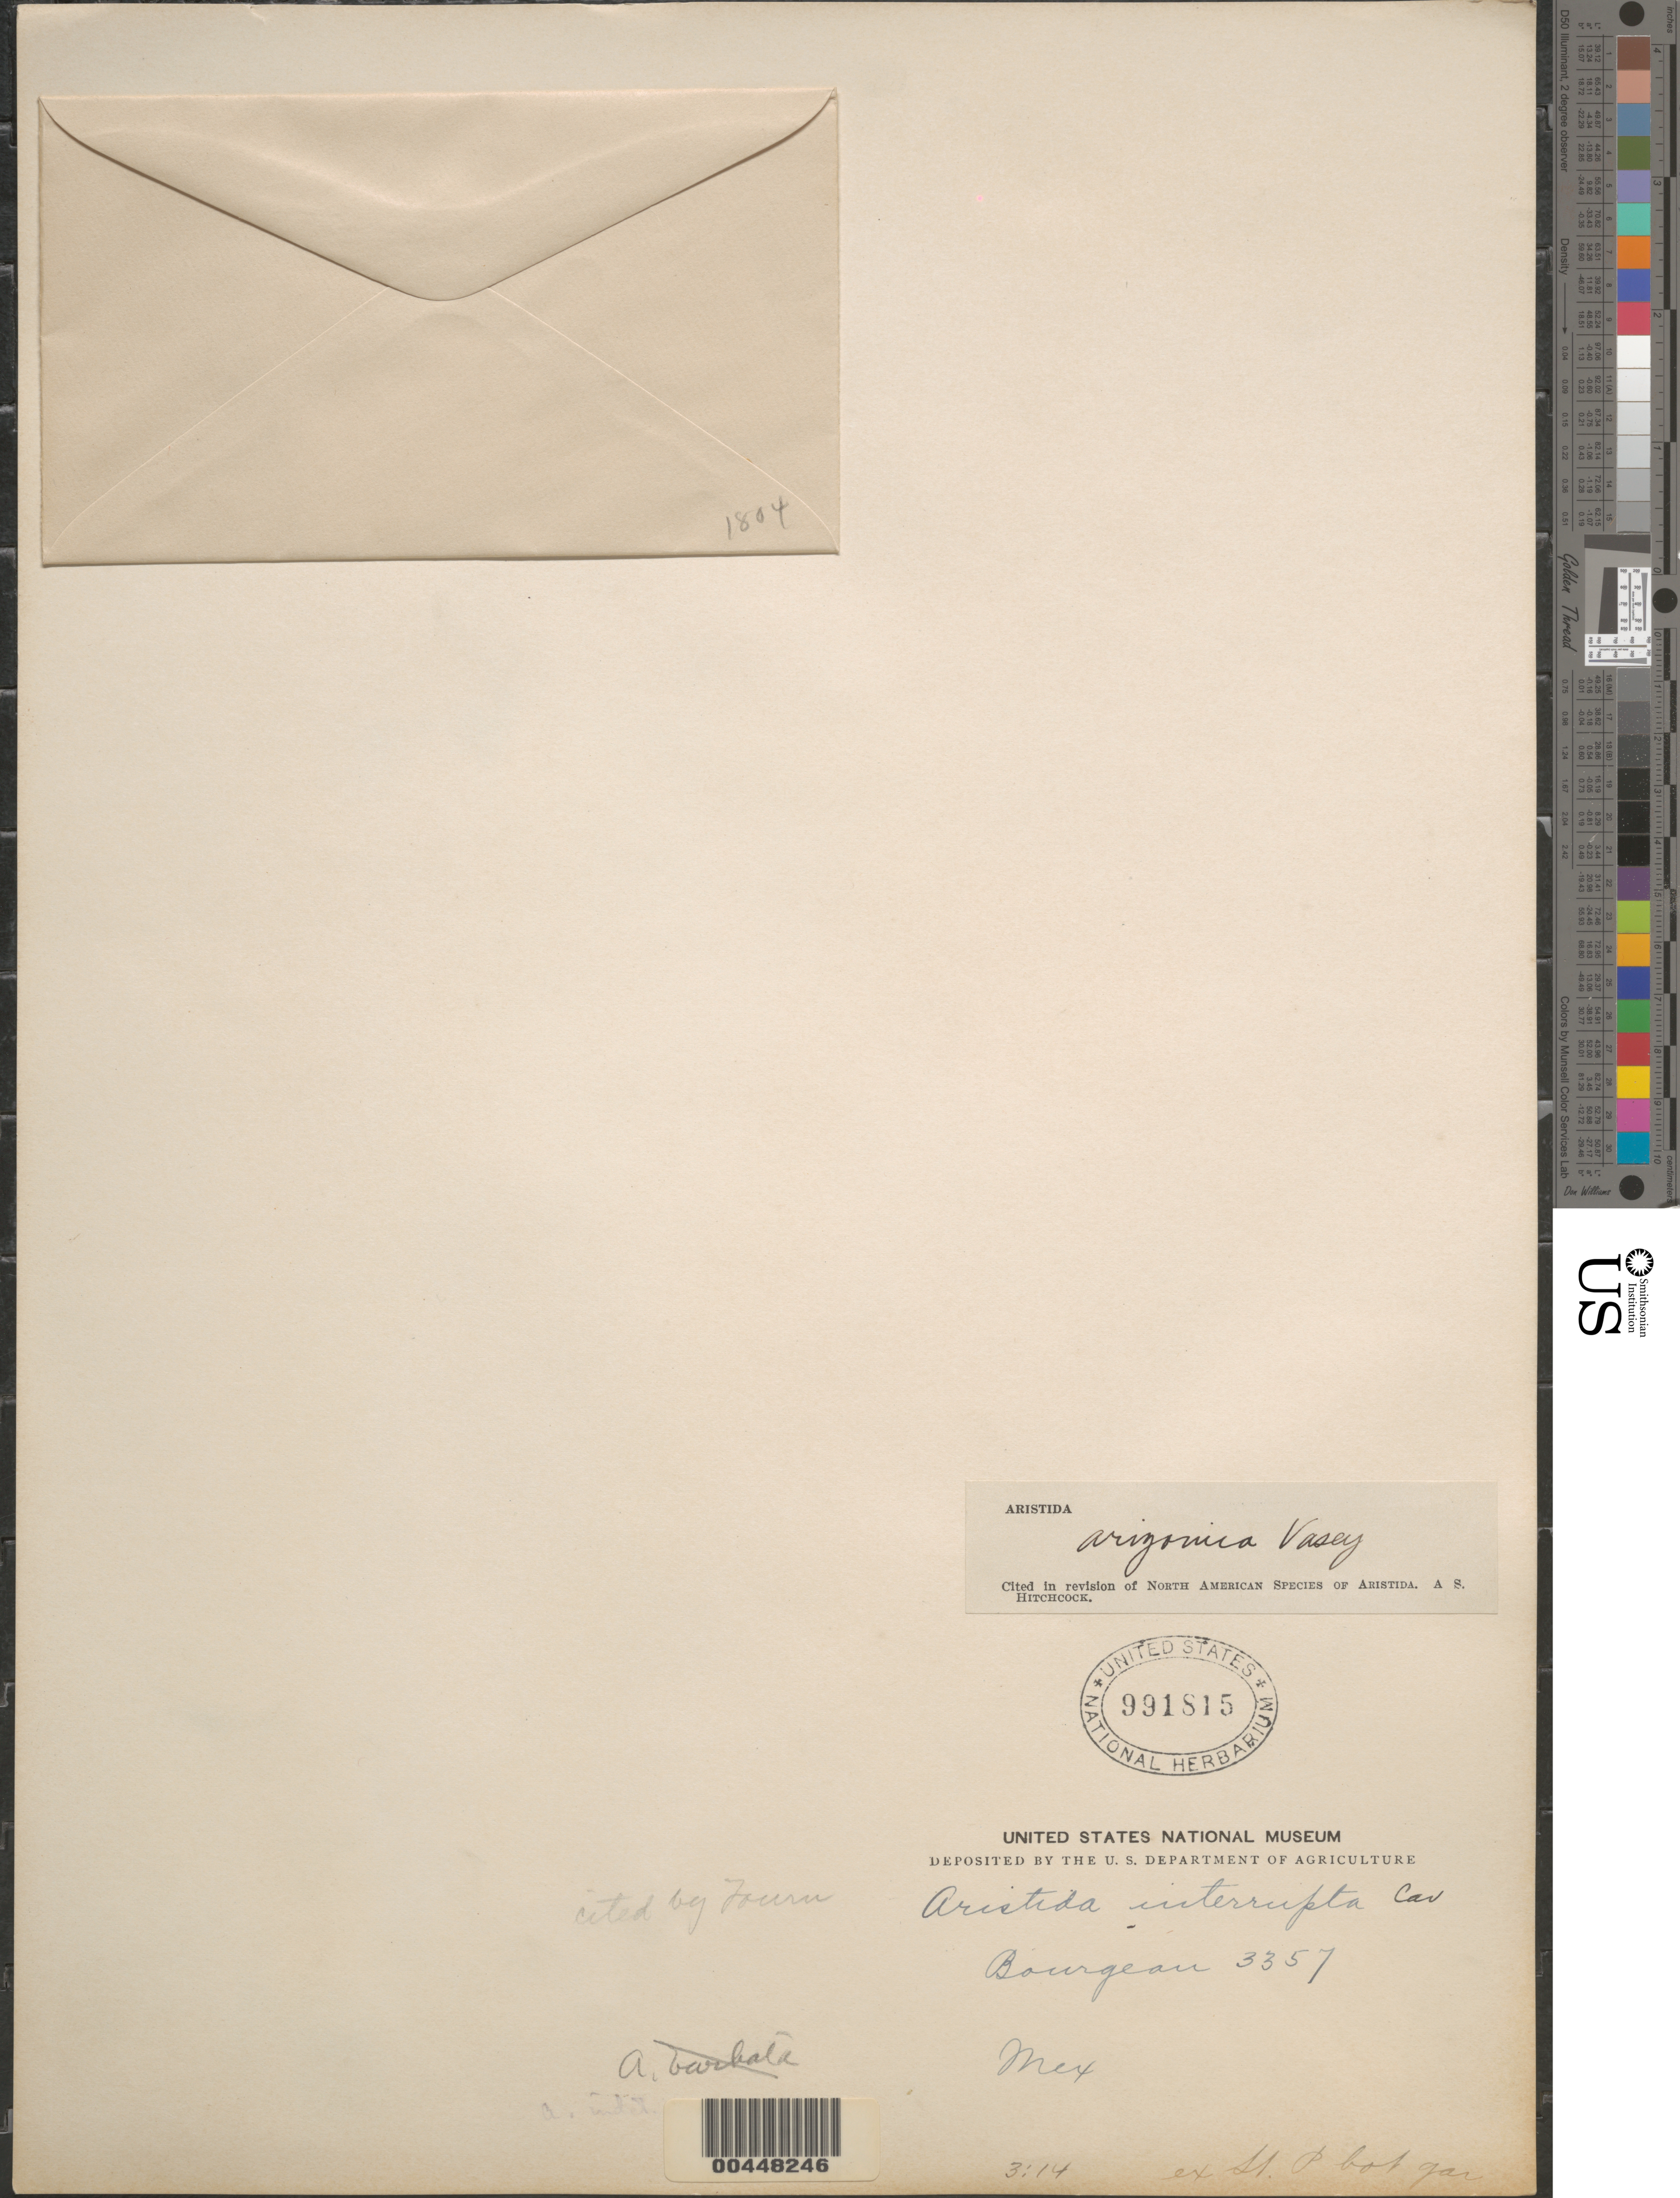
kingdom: Plantae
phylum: Tracheophyta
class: Liliopsida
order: Poales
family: Poaceae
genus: Aristida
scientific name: Aristida appressa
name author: Vasey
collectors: -. Bourgeau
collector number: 3357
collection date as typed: Mar 1914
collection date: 1914-03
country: Mexico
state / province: Durango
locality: San Ramon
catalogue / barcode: US 991815